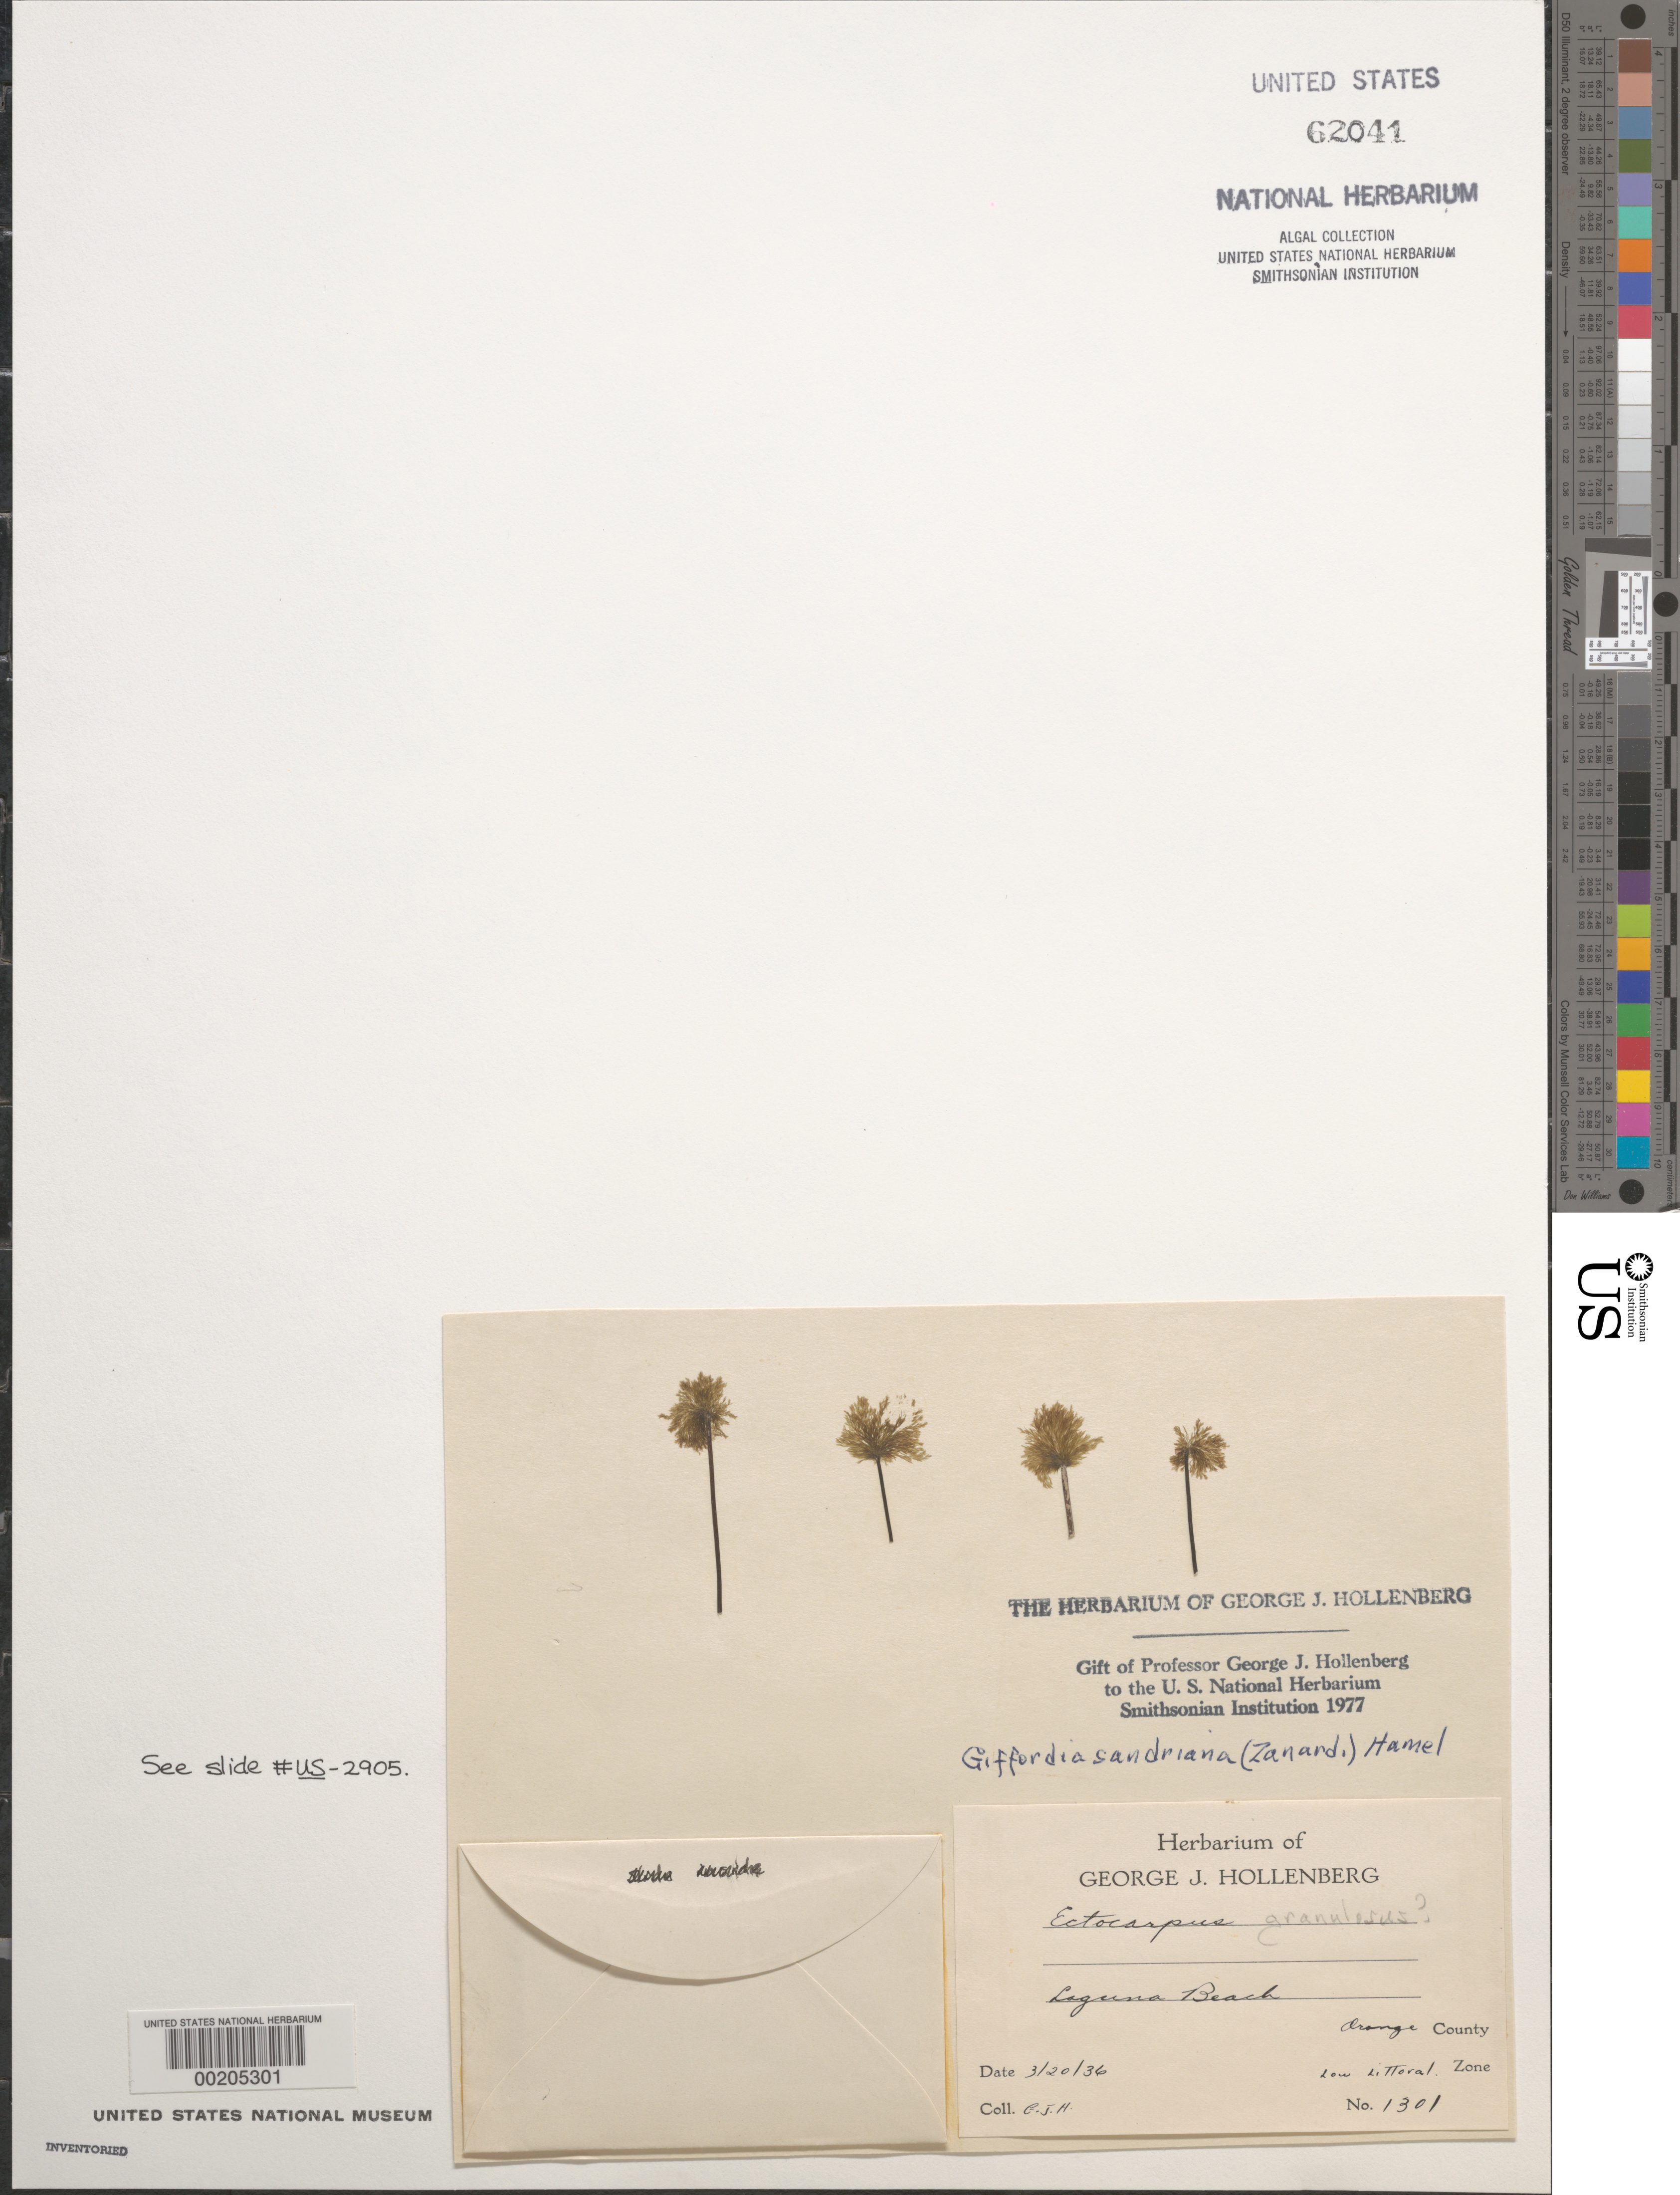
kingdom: Chromista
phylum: Ochrophyta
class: Phaeophyceae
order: Ectocarpales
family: Acinetosporaceae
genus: Hincksia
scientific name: Hincksia sandriana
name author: (Zanardini) P.C. Silva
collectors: G. Hollenberg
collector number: GJH 1301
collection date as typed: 20 Mar 1936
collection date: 1936-03-20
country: United States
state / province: California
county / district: Orange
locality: Laguna Beach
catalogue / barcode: US 62041